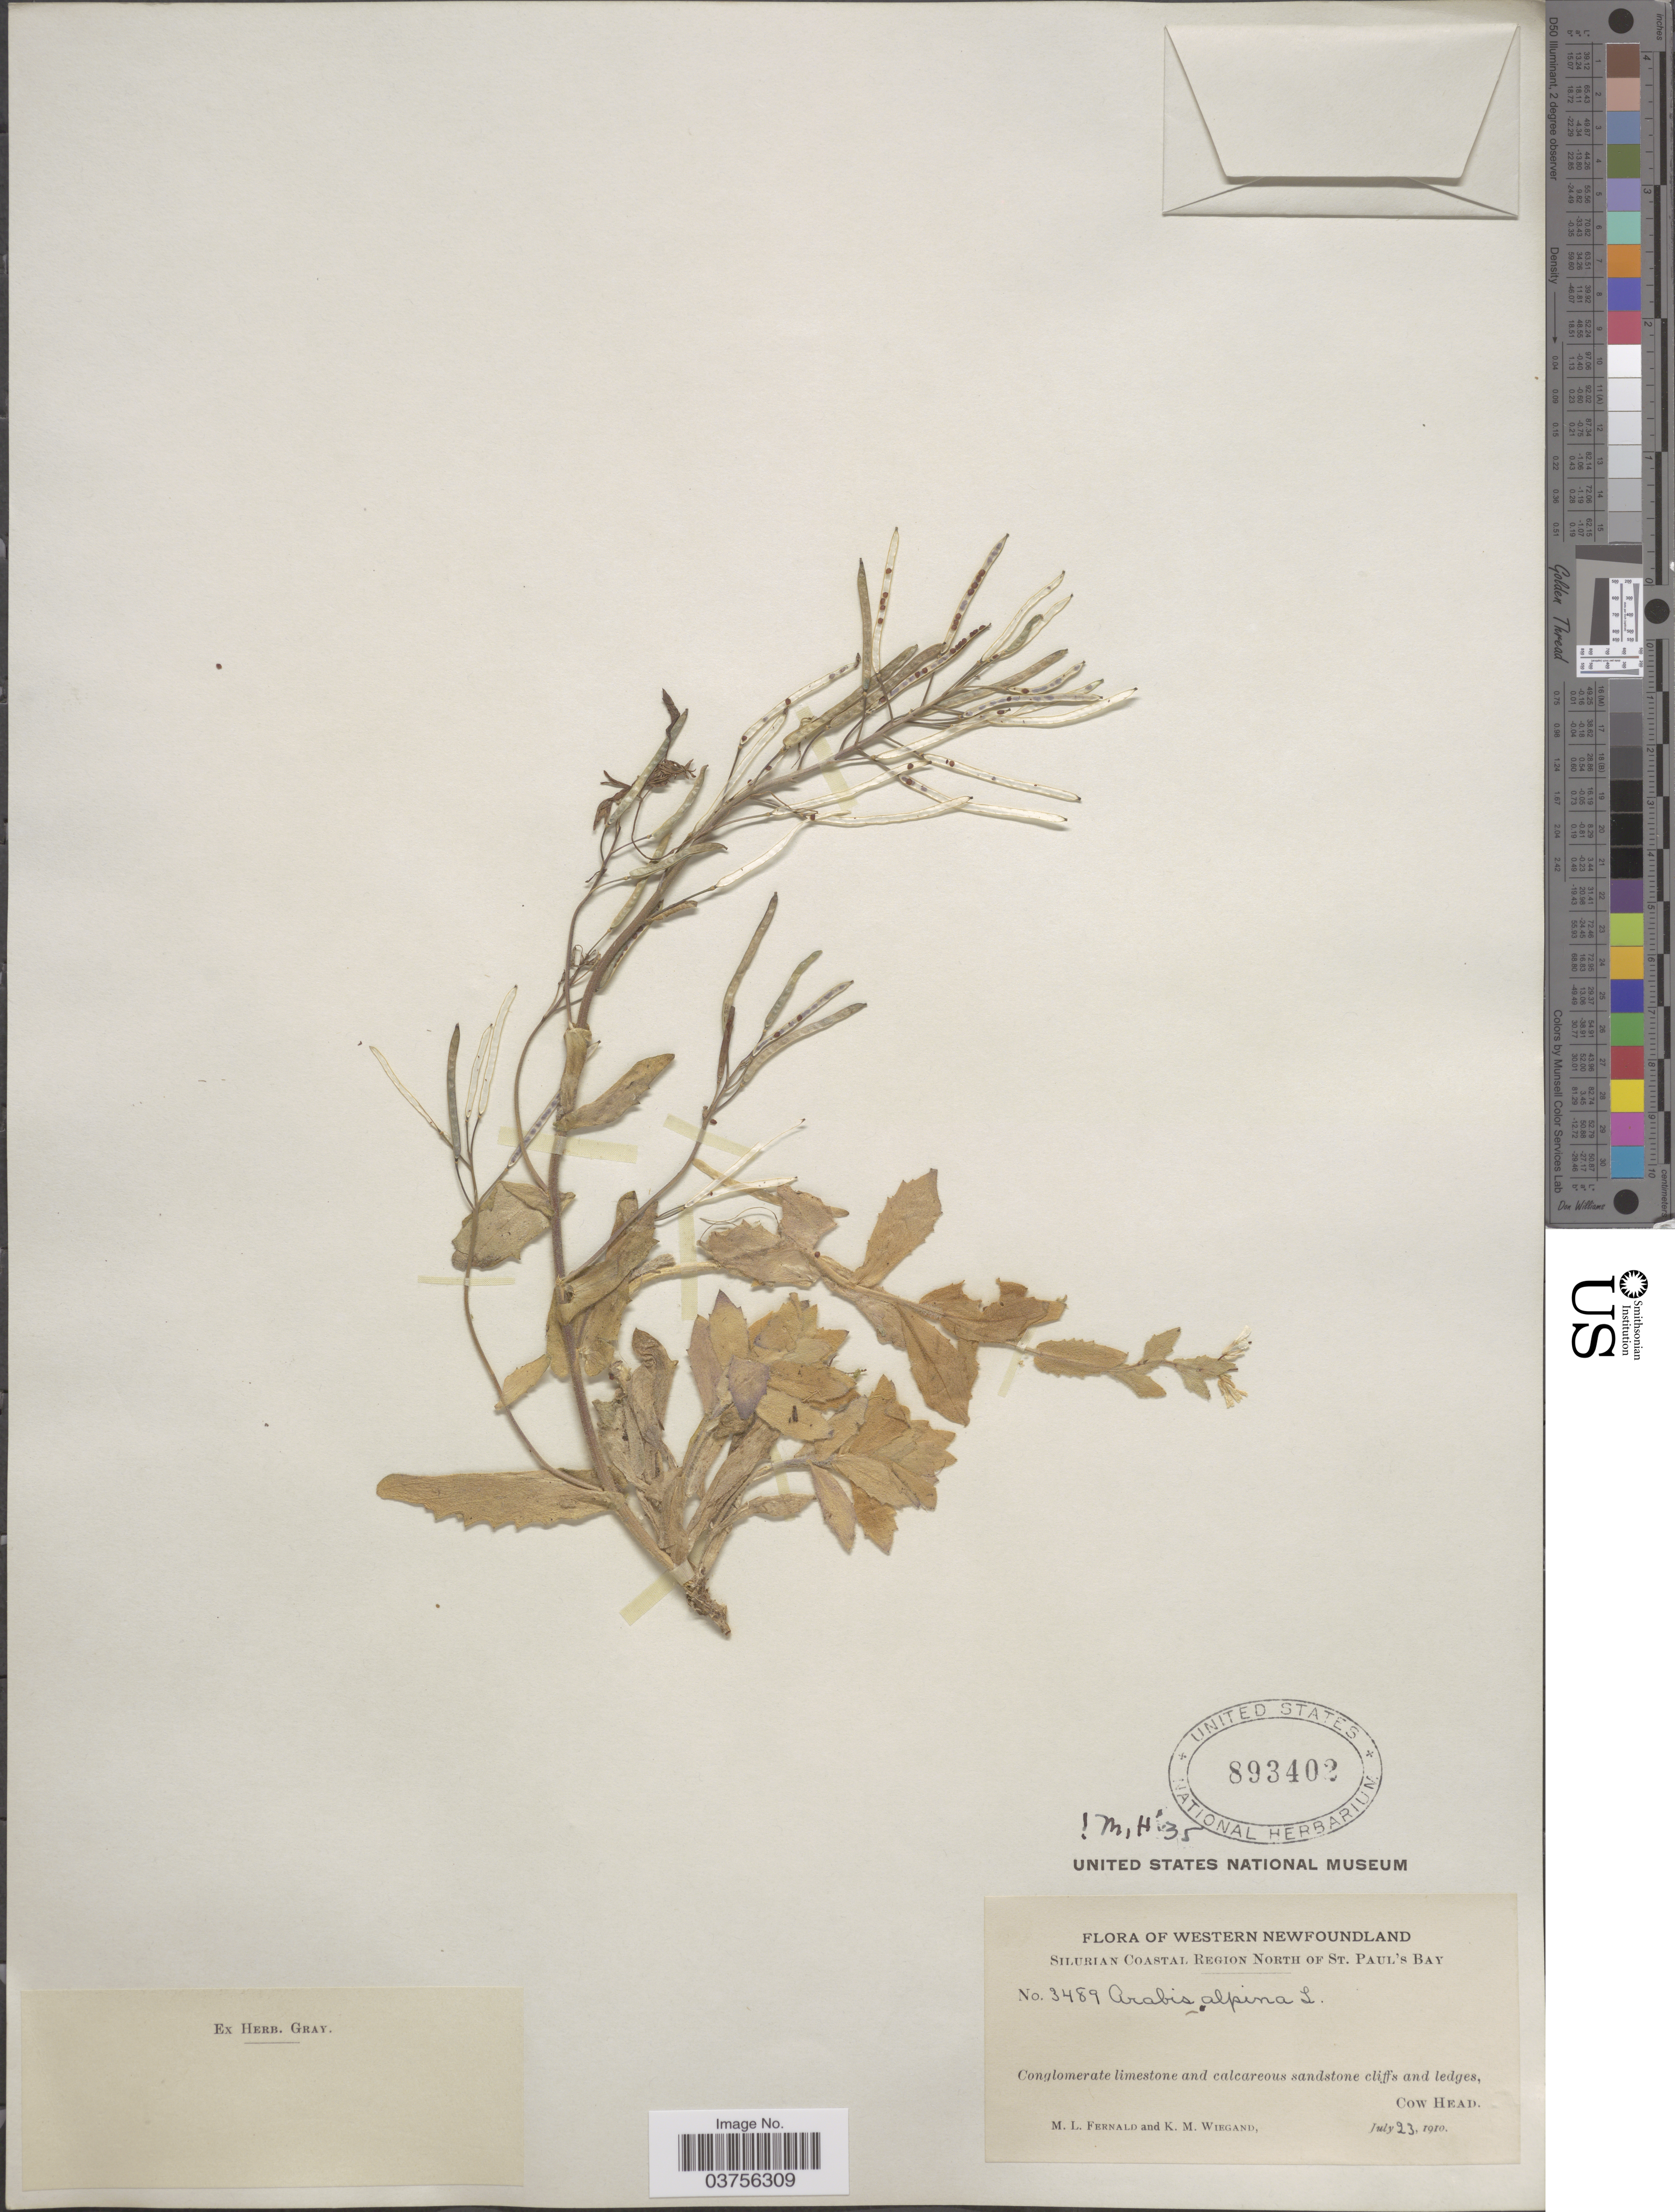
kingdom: Plantae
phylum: Tracheophyta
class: Magnoliopsida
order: Brassicales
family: Brassicaceae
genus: Arabis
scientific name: Arabis alpina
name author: L.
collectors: M. L. Fernald & K. M. Wiegand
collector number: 3489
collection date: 1910-07-23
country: Canada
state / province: Newfoundland and Labrador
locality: Western Newfoundland. Silurian Coastal Region North of St. Paul's Bay. Cow Head.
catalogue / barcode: US 893402